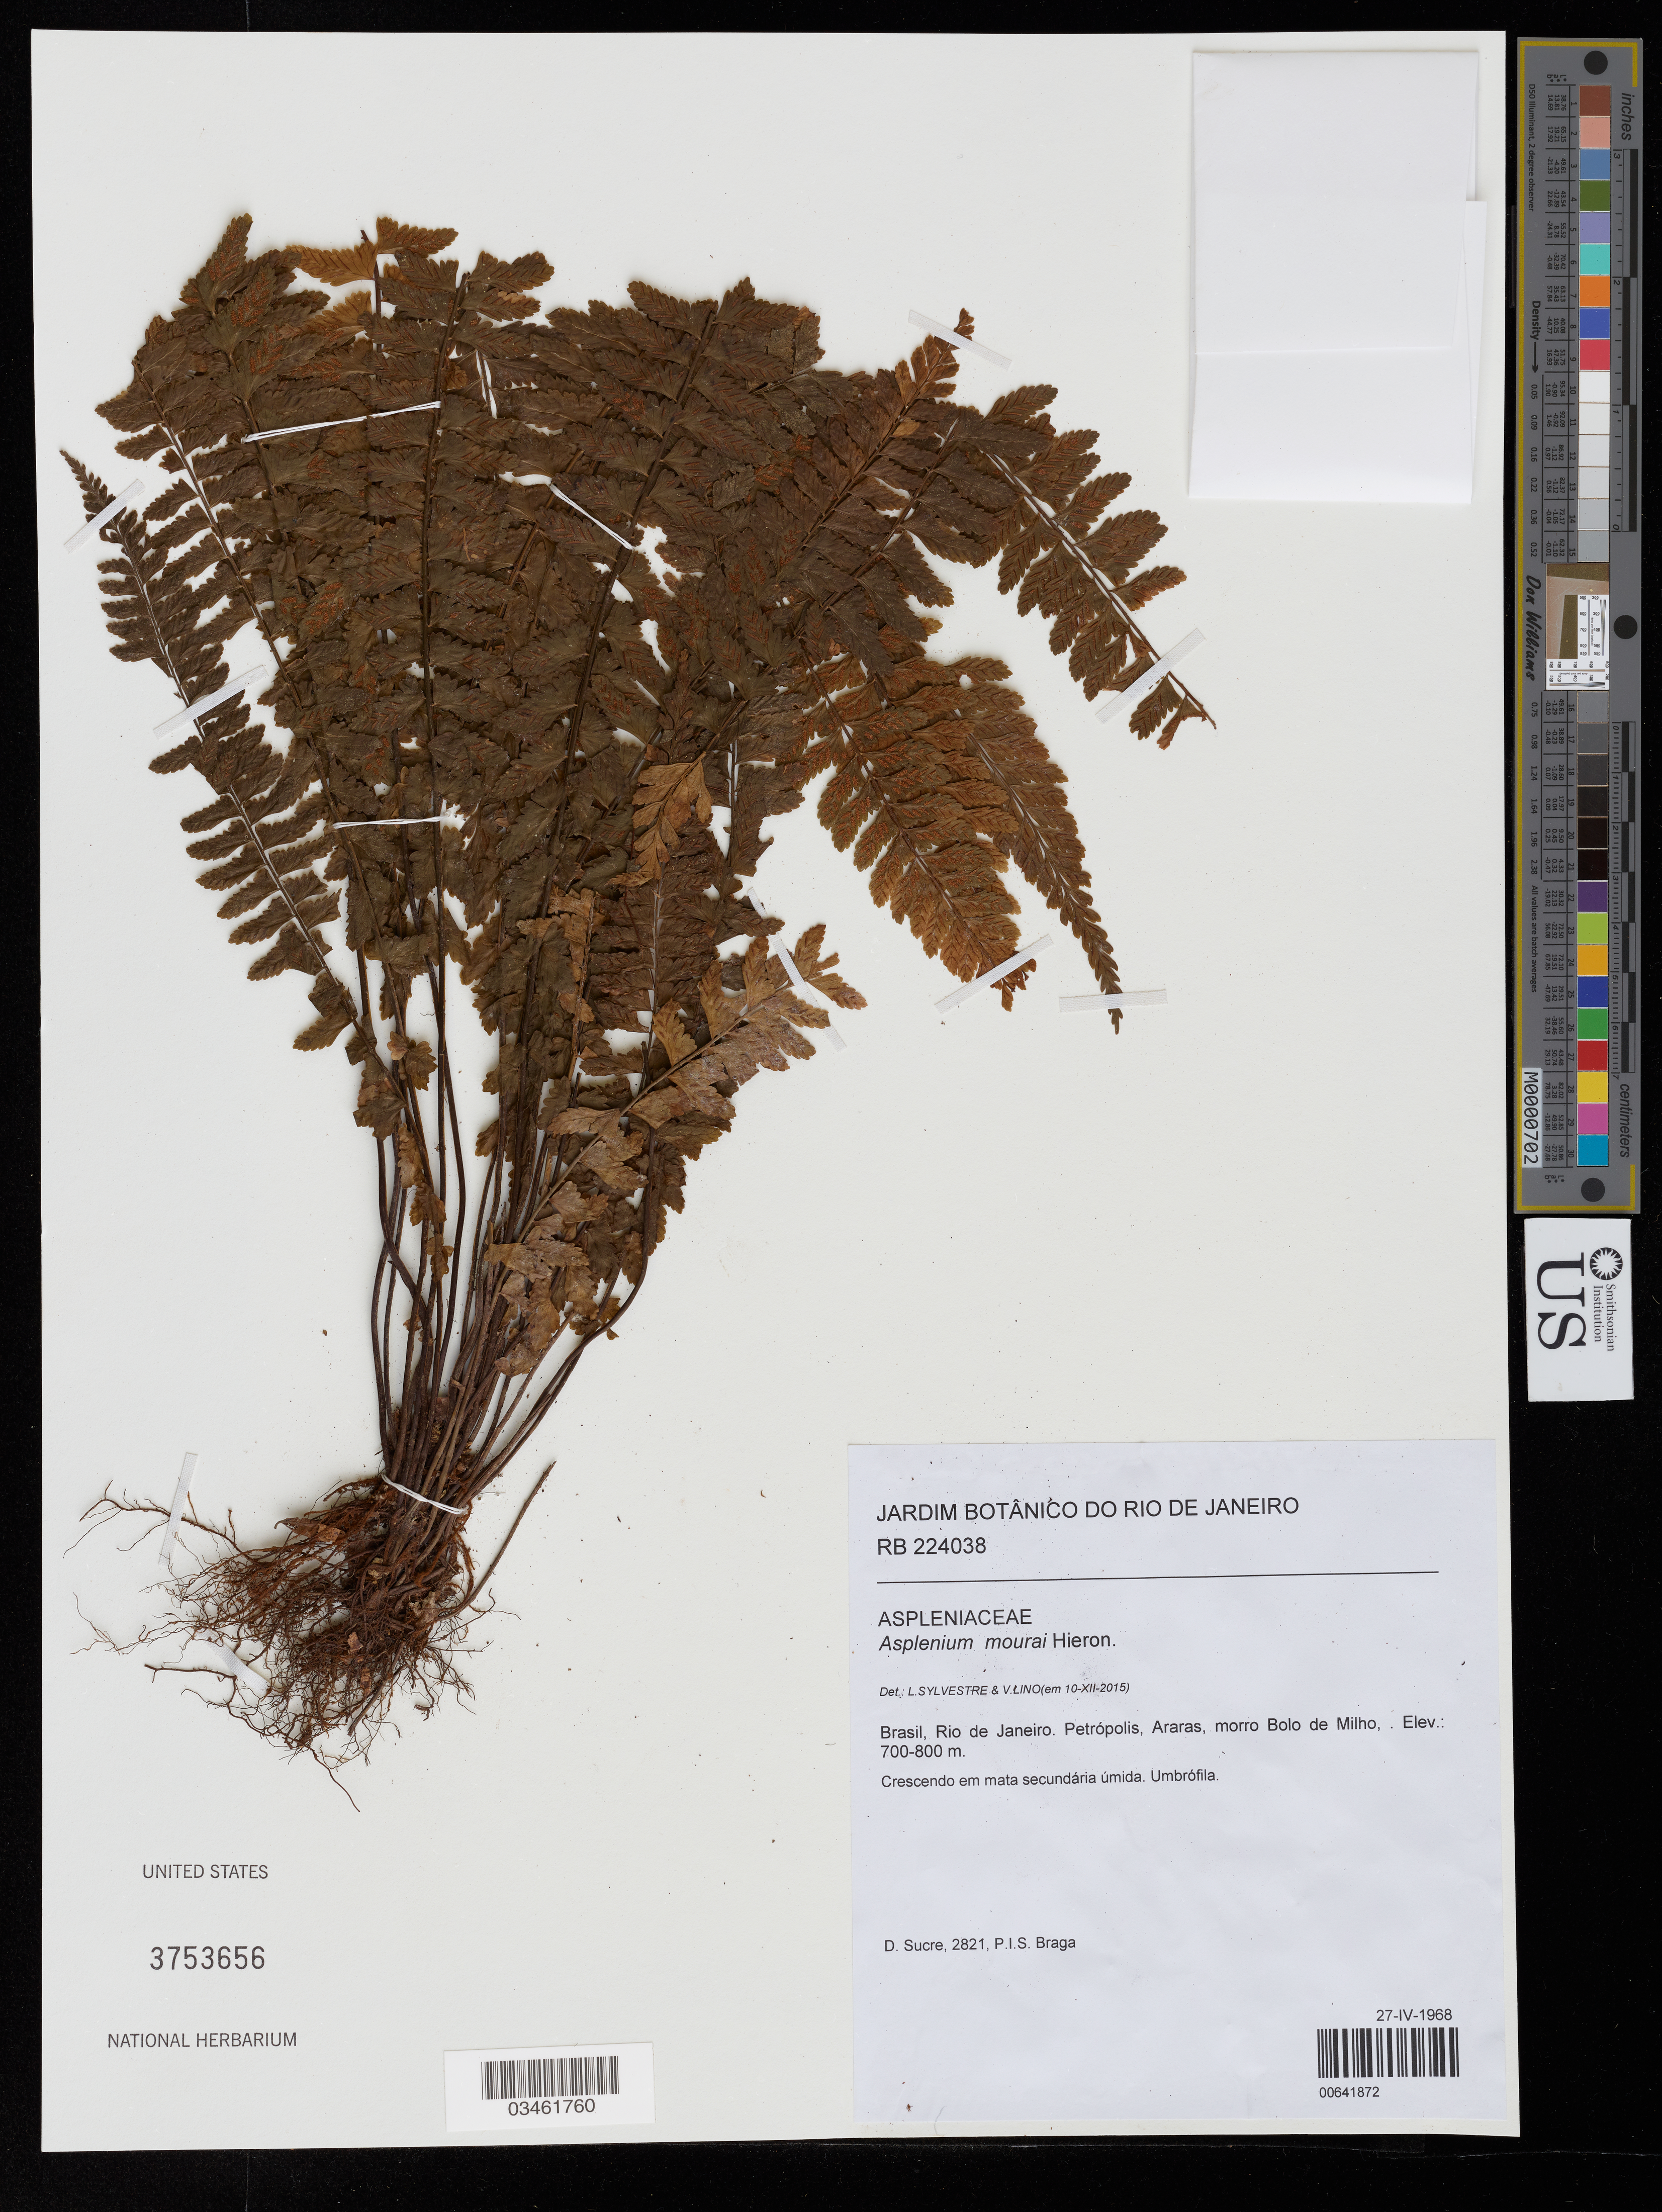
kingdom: Plantae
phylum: Tracheophyta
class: Polypodiopsida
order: Polypodiales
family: Aspleniaceae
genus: Asplenium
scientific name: Asplenium mourai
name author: Hieron.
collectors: D. Sucre & P. I. S. Braga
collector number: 2821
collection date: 1968-04-27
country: Brazil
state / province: Rio de Janeiro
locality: Petrópolis, Araras, morro Bolo de Milho.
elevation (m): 700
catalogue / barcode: US 3753656